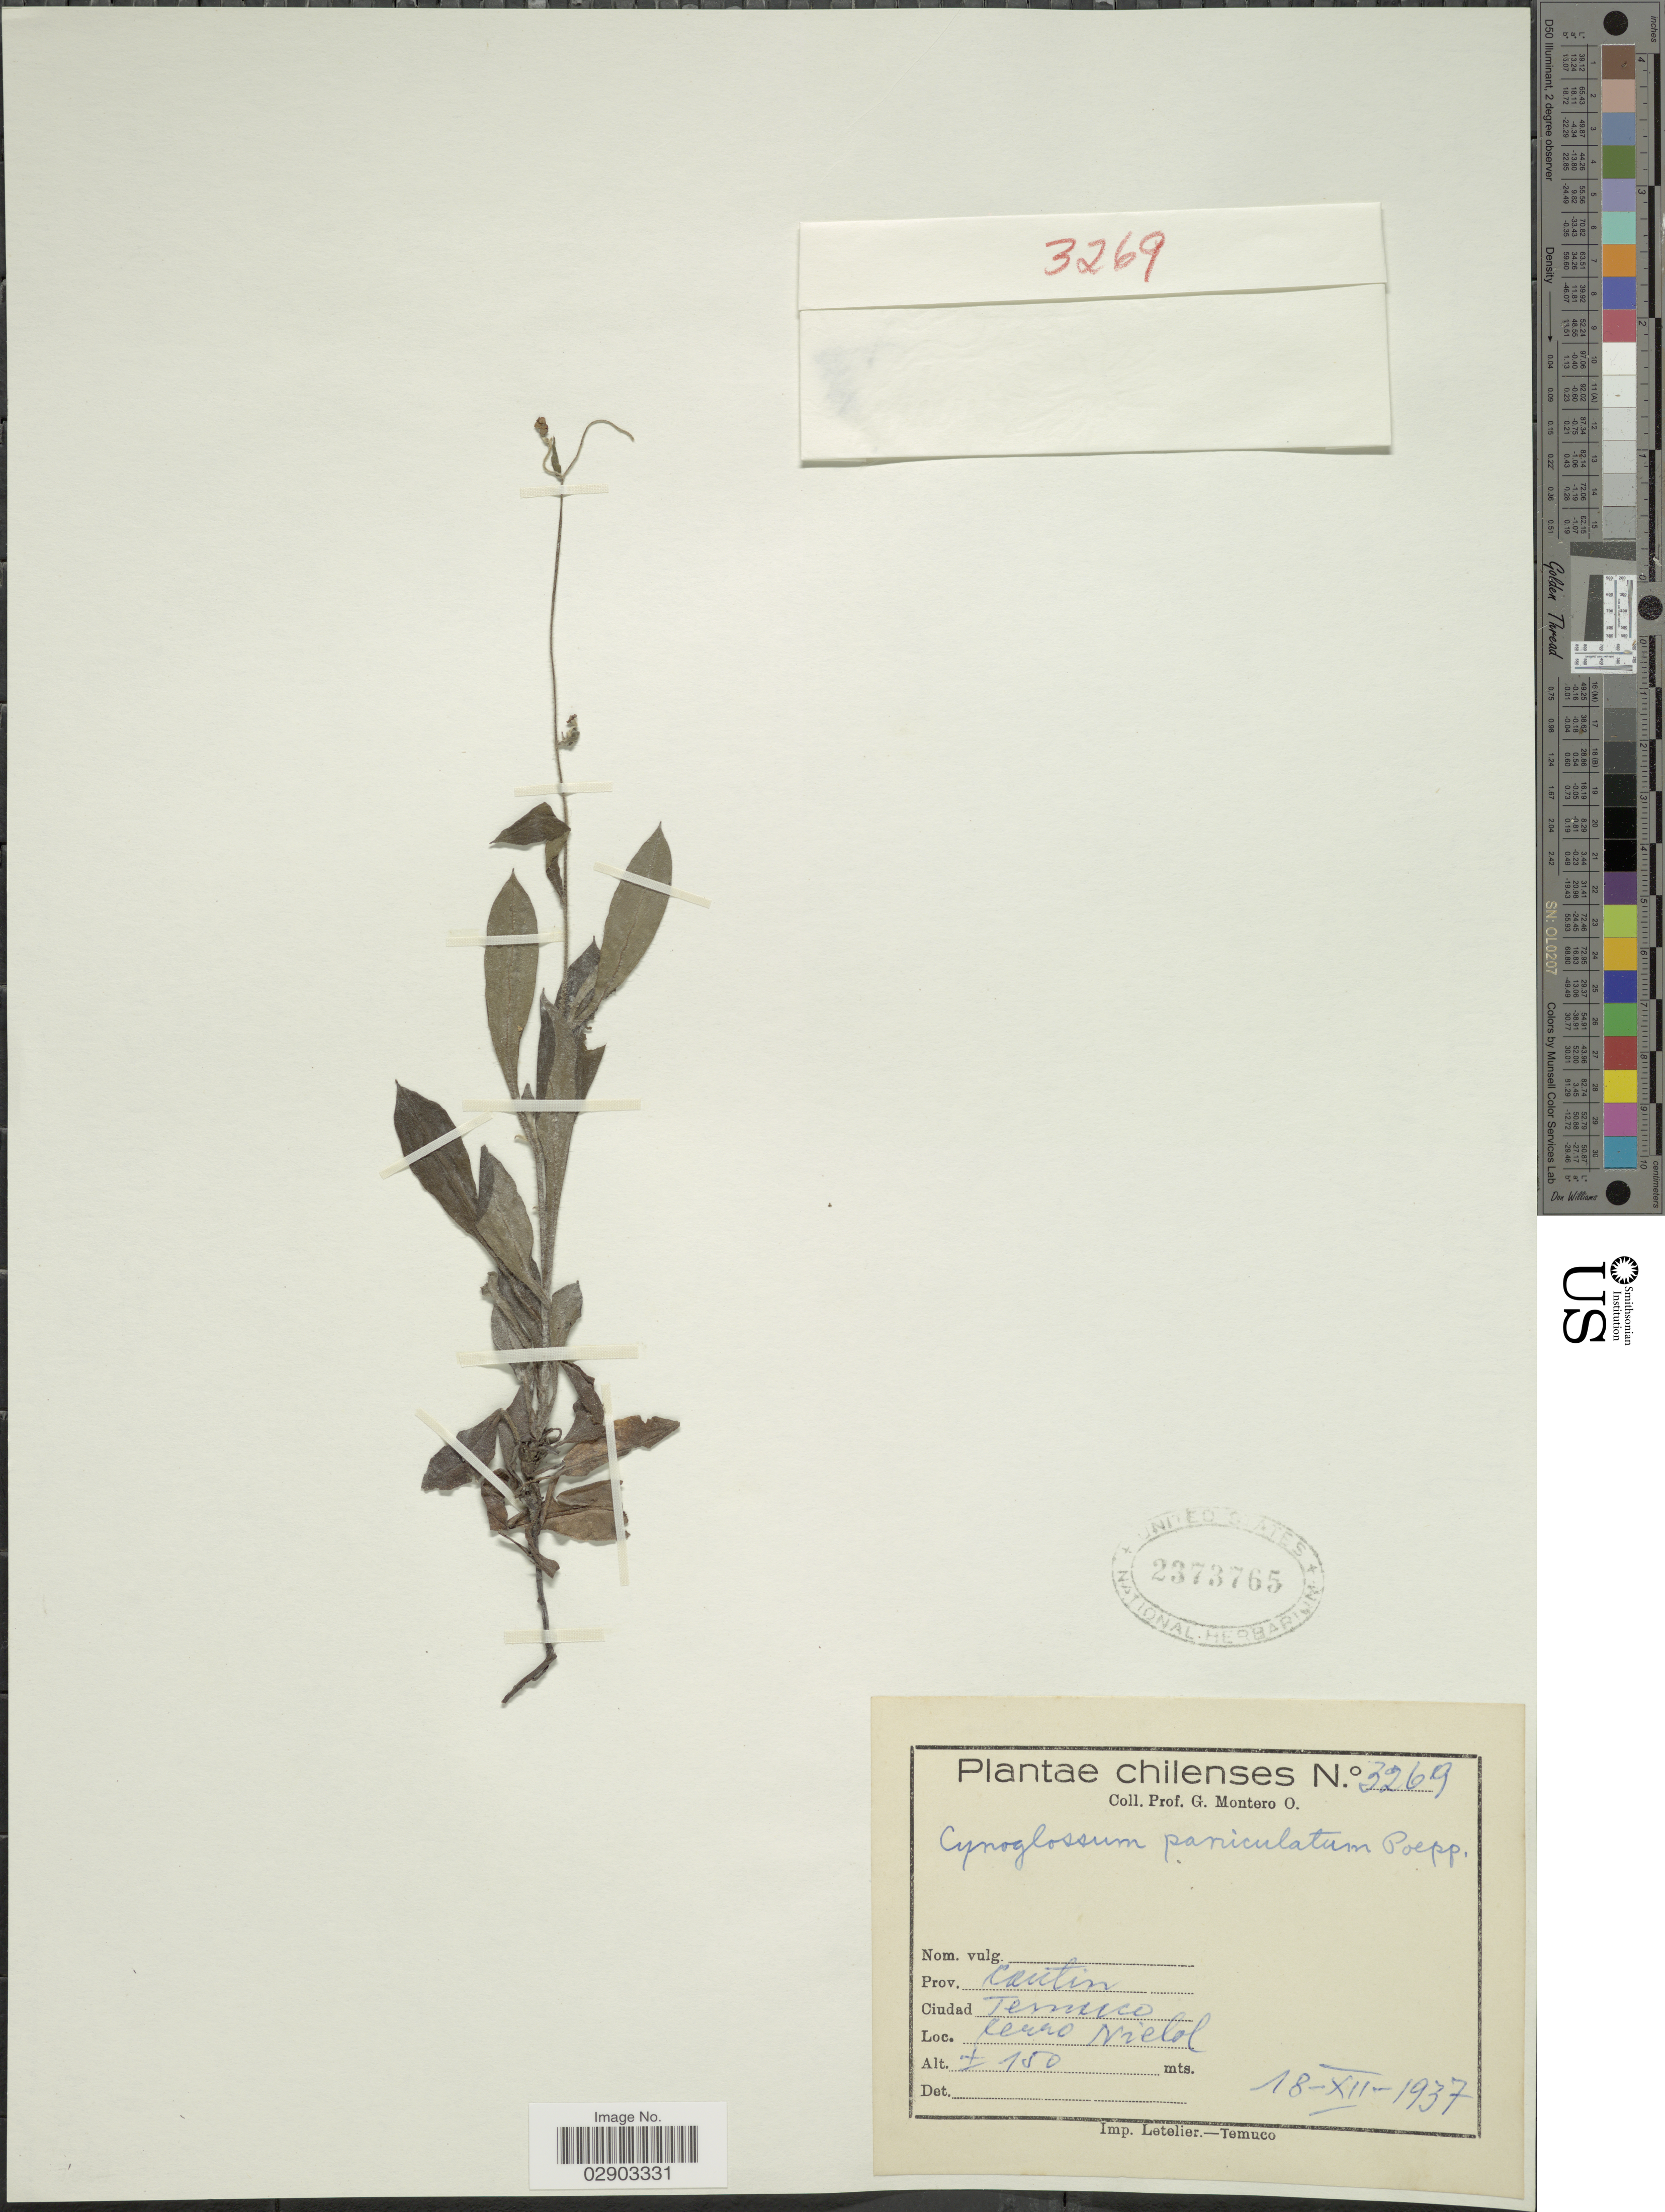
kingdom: Plantae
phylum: Tracheophyta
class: Magnoliopsida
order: Boraginales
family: Boraginaceae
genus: Cynoglossum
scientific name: Cynoglossum paniculatum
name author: Poepp.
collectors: G. Montero O.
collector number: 3269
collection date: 1937-12-18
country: Chile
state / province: Araucanía (IX)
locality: Chilenses. Prov. Cautin. Ciudad Temuco. Cerro Nielol.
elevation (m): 150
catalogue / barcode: US 2373765